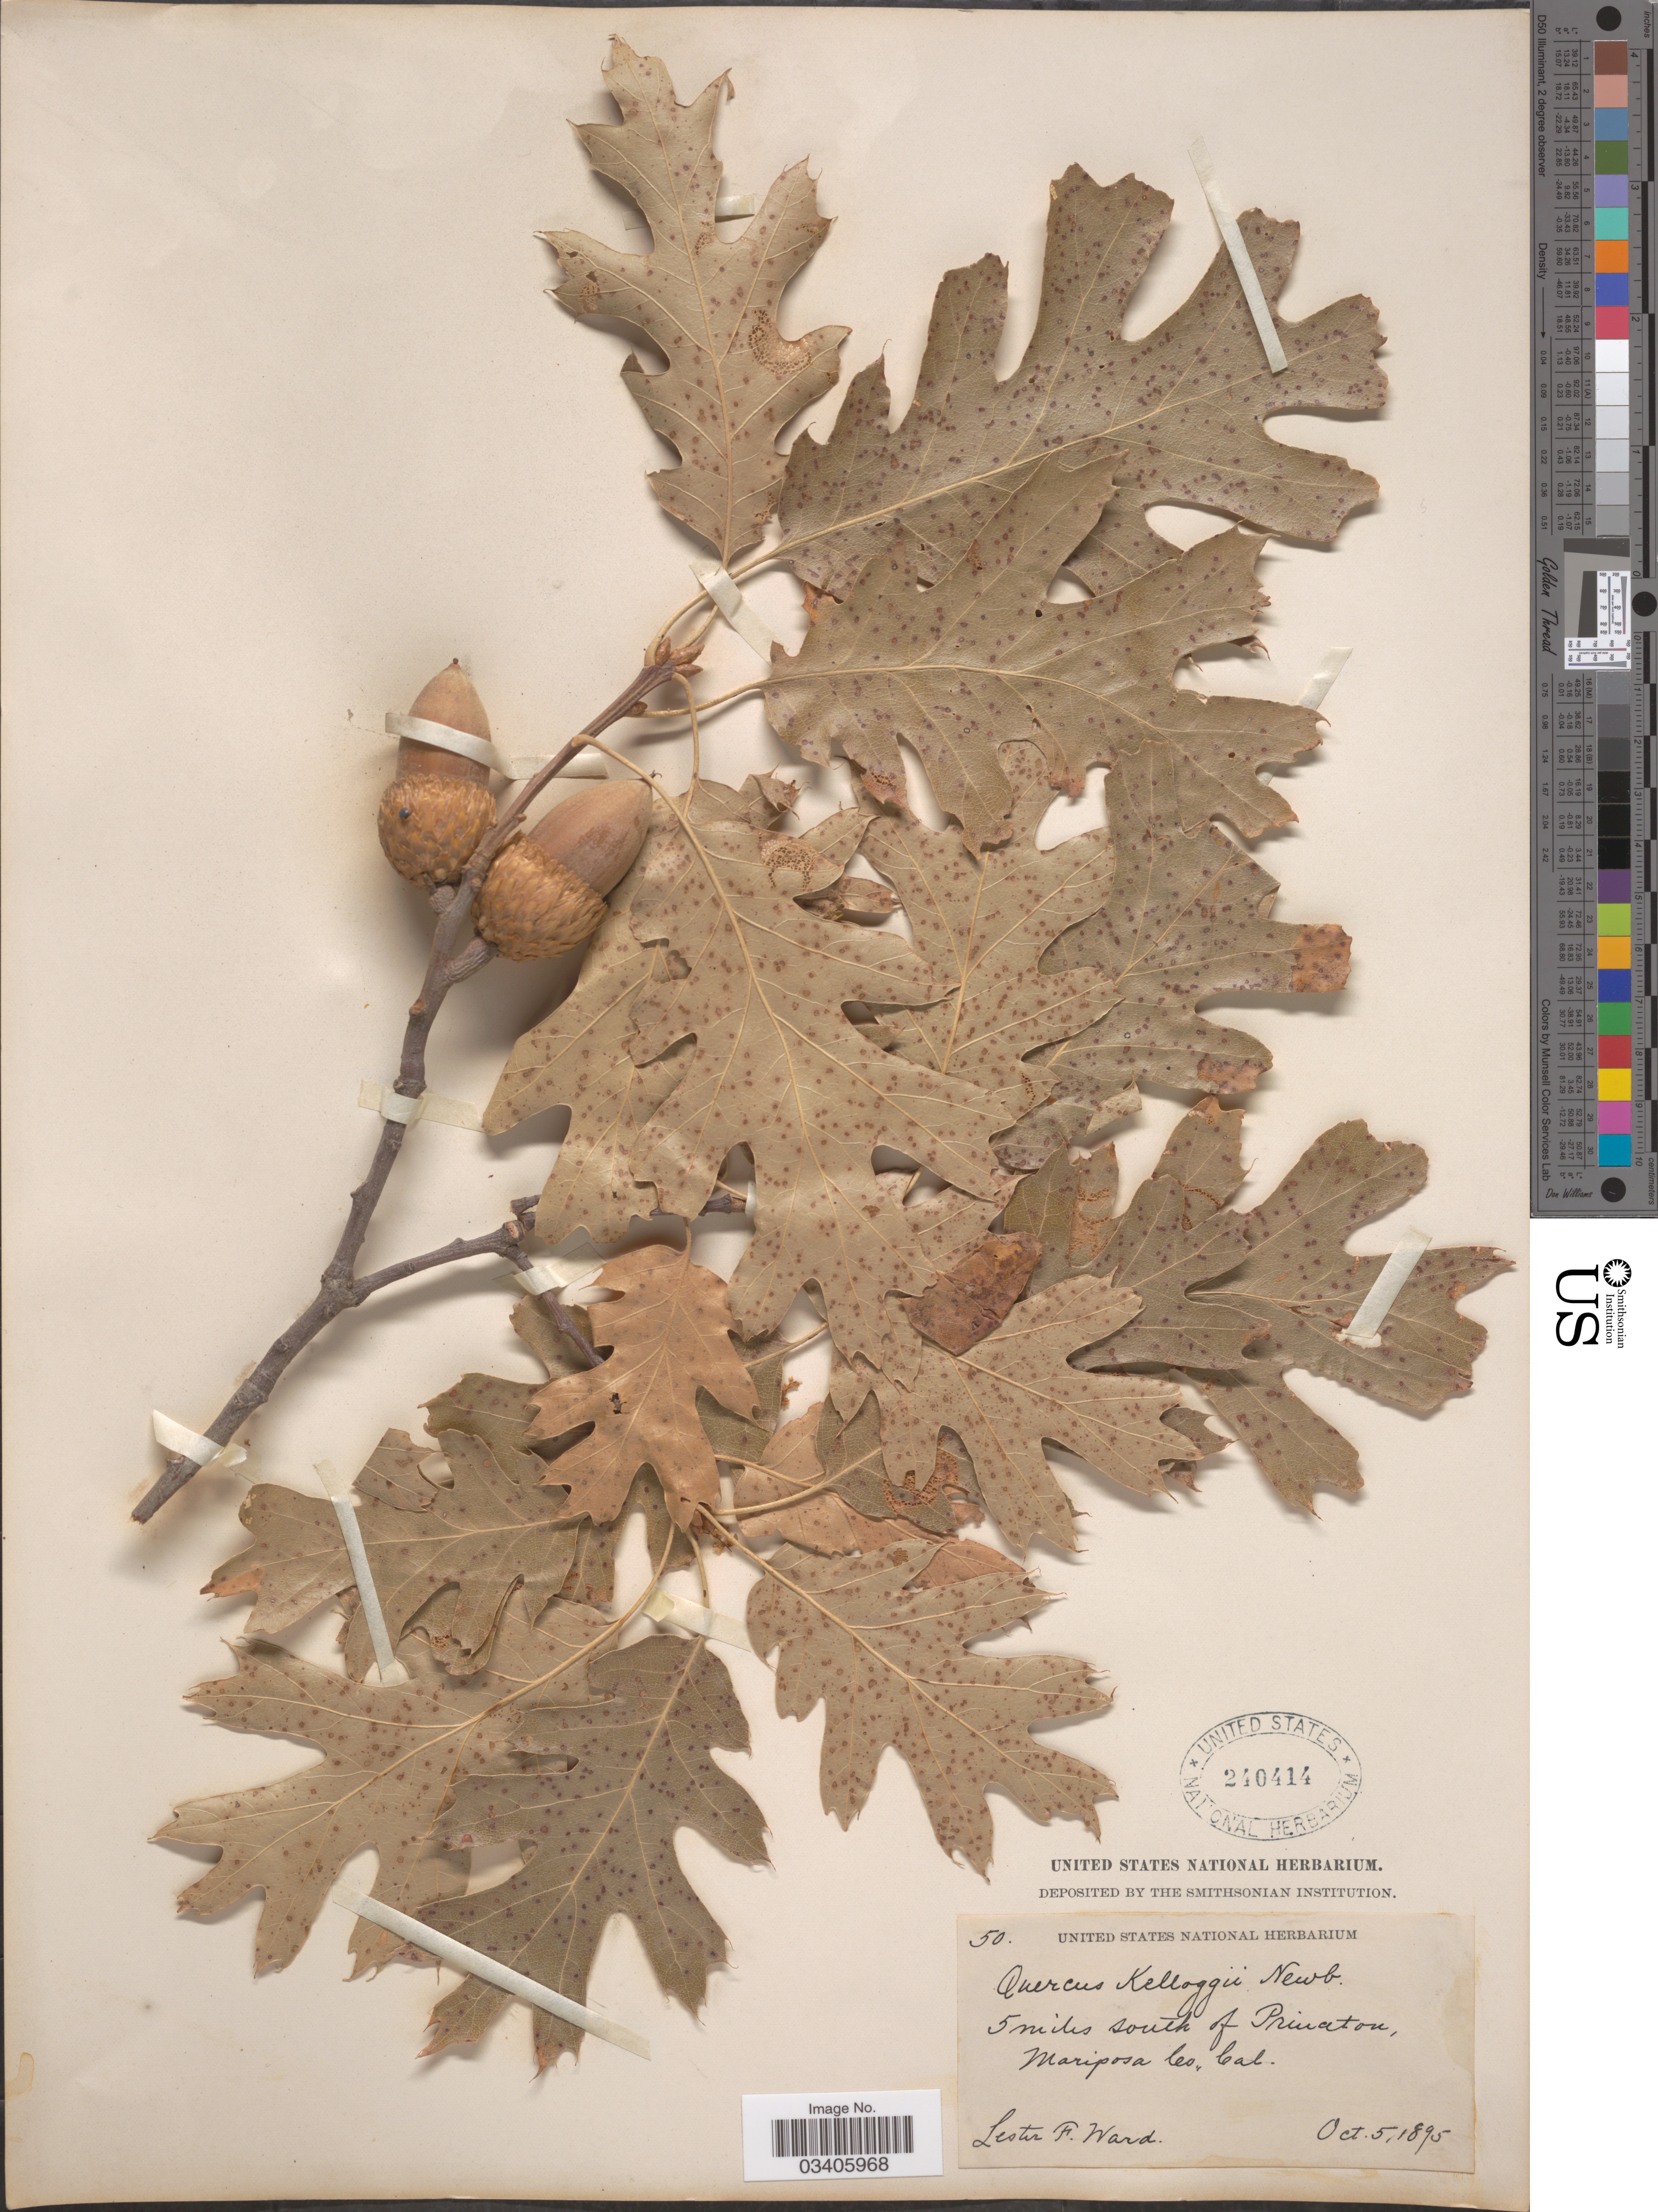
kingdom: Plantae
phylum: Tracheophyta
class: Magnoliopsida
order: Fagales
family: Fagaceae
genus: Quercus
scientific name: Quercus kelloggii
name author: Newb.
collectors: L. F. Ward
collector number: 50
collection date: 1895-10-05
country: United States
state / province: California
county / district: Mariposa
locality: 5 miles south of Princeton, Mariposa Co.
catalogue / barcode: US 240414